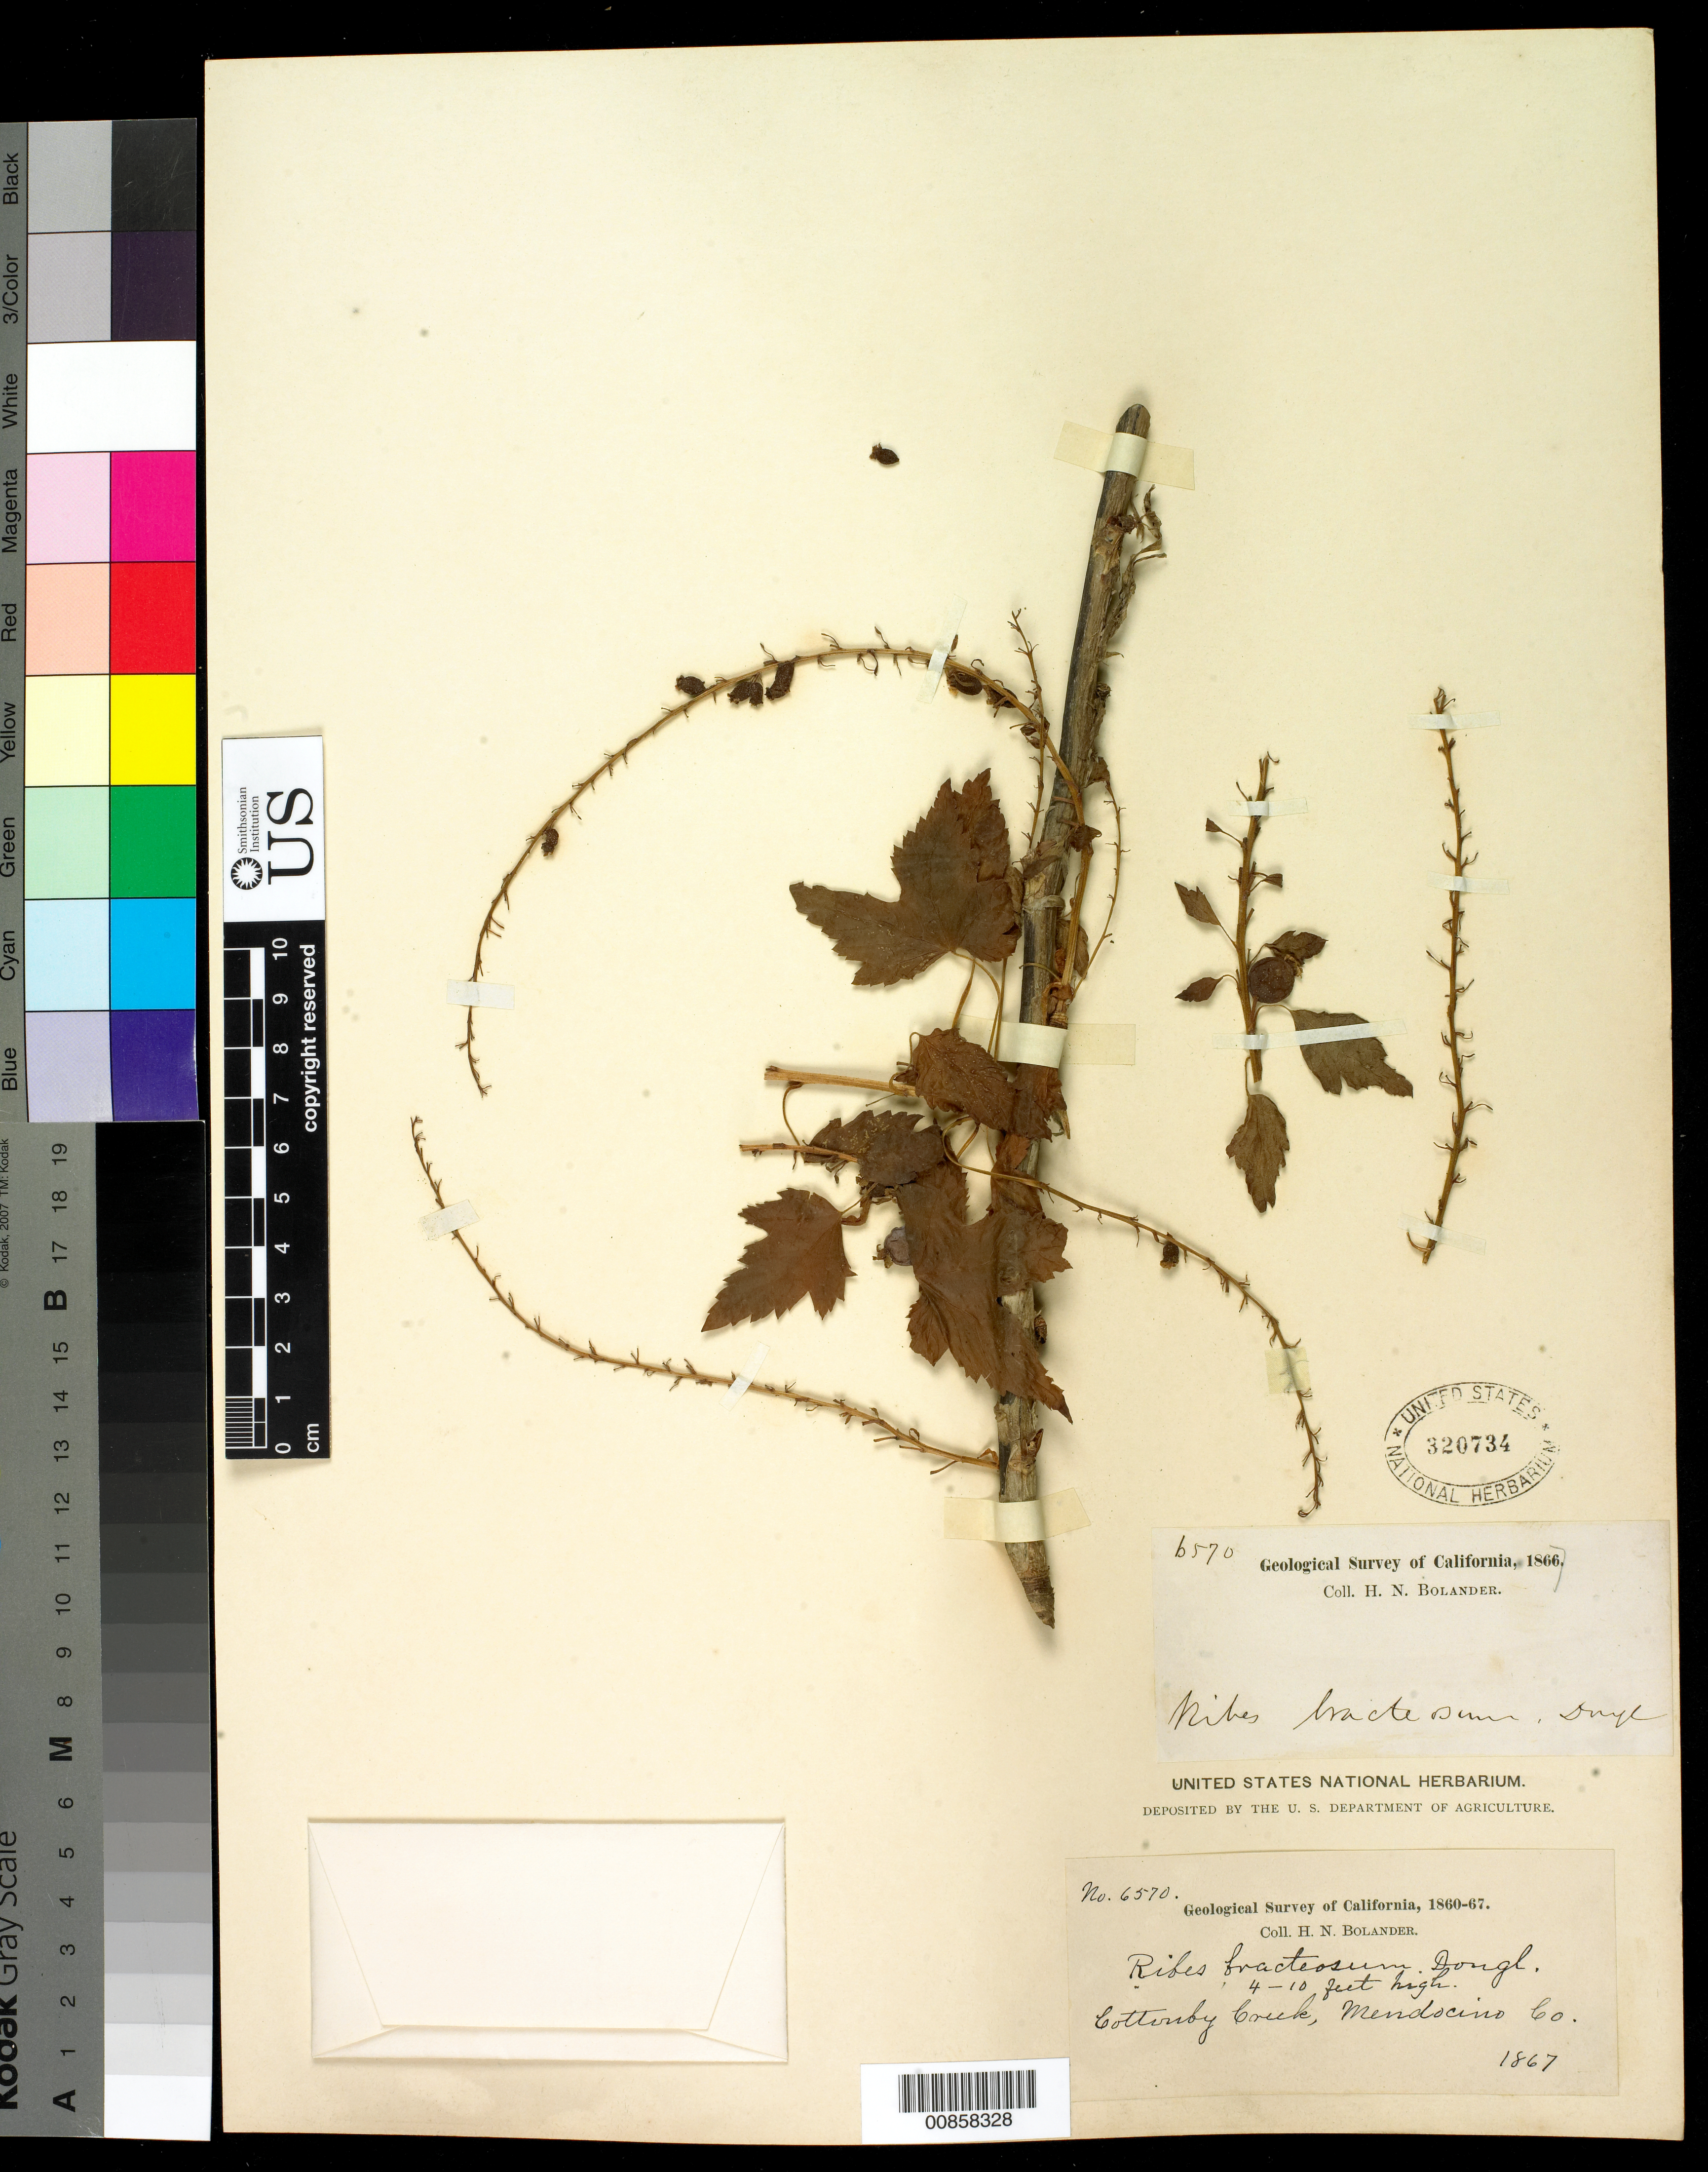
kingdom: Plantae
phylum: Tracheophyta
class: Magnoliopsida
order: Saxifragales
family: Grossulariaceae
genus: Ribes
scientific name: Ribes bracteosum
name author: Douglas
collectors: H. Bolander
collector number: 6570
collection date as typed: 1867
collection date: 1867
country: United States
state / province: California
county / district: Mendocino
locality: Cottonby Creek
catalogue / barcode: US 320734